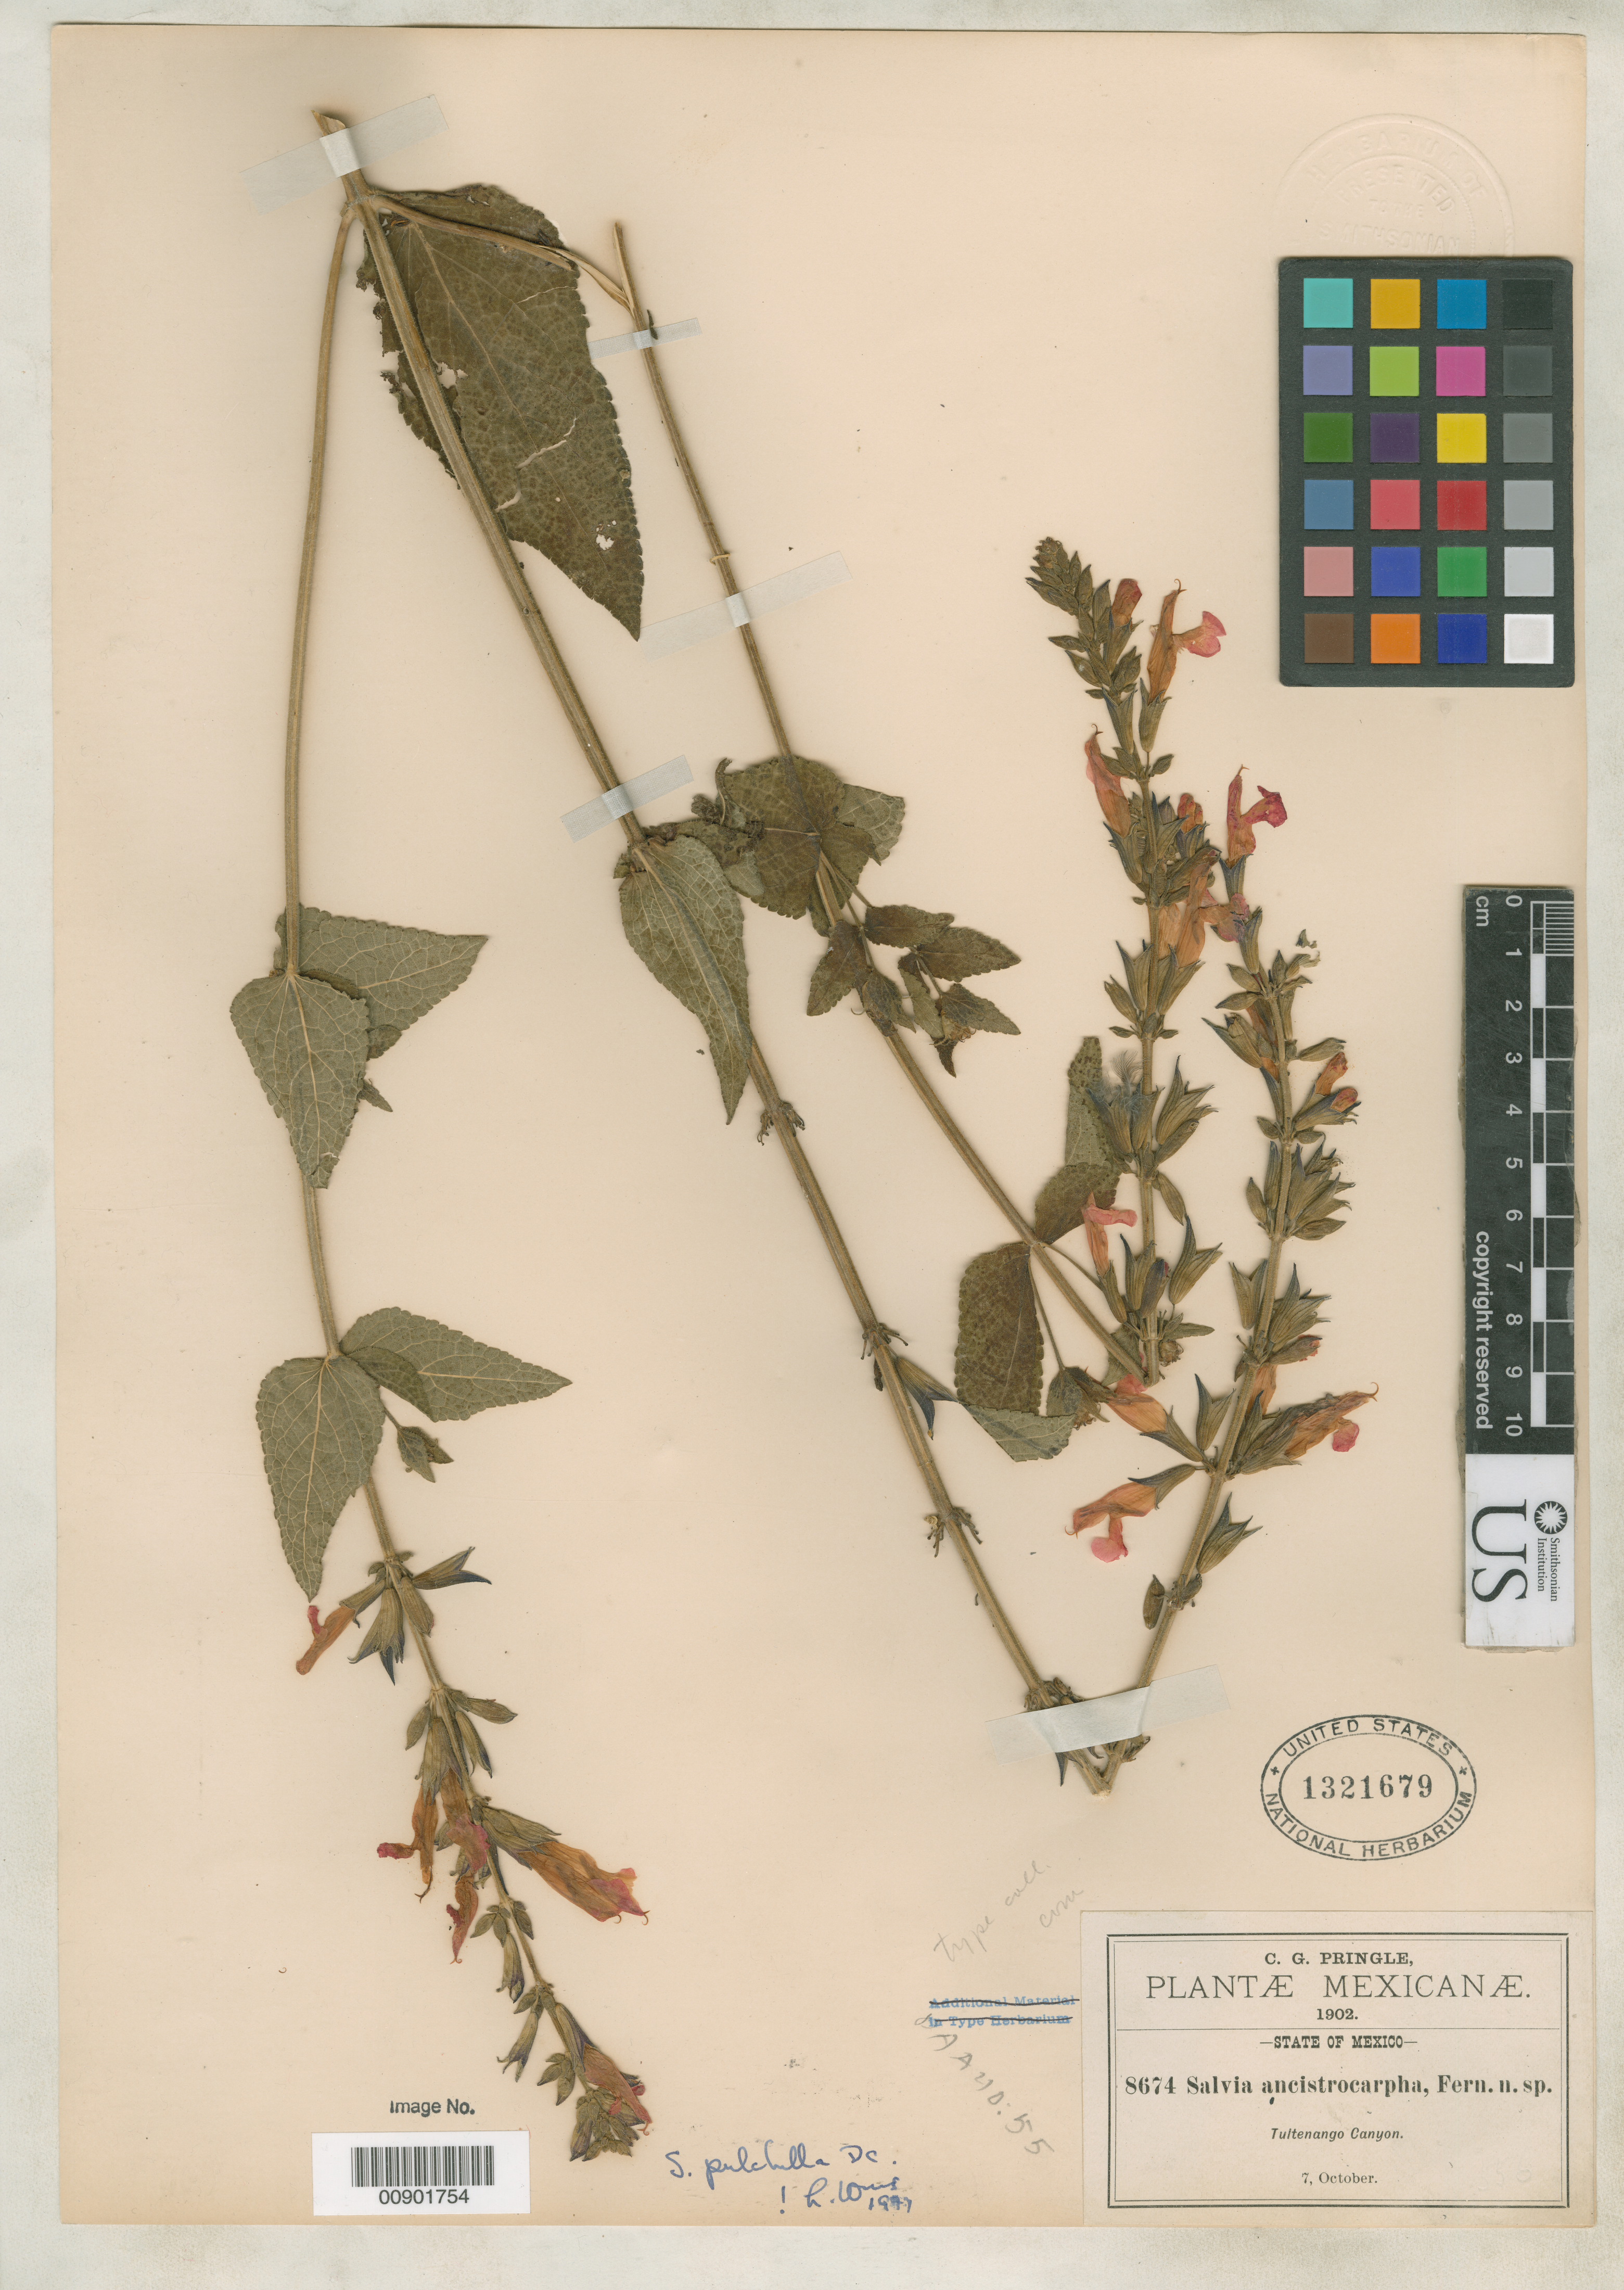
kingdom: Plantae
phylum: Tracheophyta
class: Magnoliopsida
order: Lamiales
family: Lamiaceae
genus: Salvia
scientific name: Salvia ancistrocarpha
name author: Fernald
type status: Isotype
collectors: C. G. Pringle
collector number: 8674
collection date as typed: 07 Oct 1902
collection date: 1902-10-07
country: Mexico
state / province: México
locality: State of Mexico, Tultenango Canyon.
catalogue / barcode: US 1321679